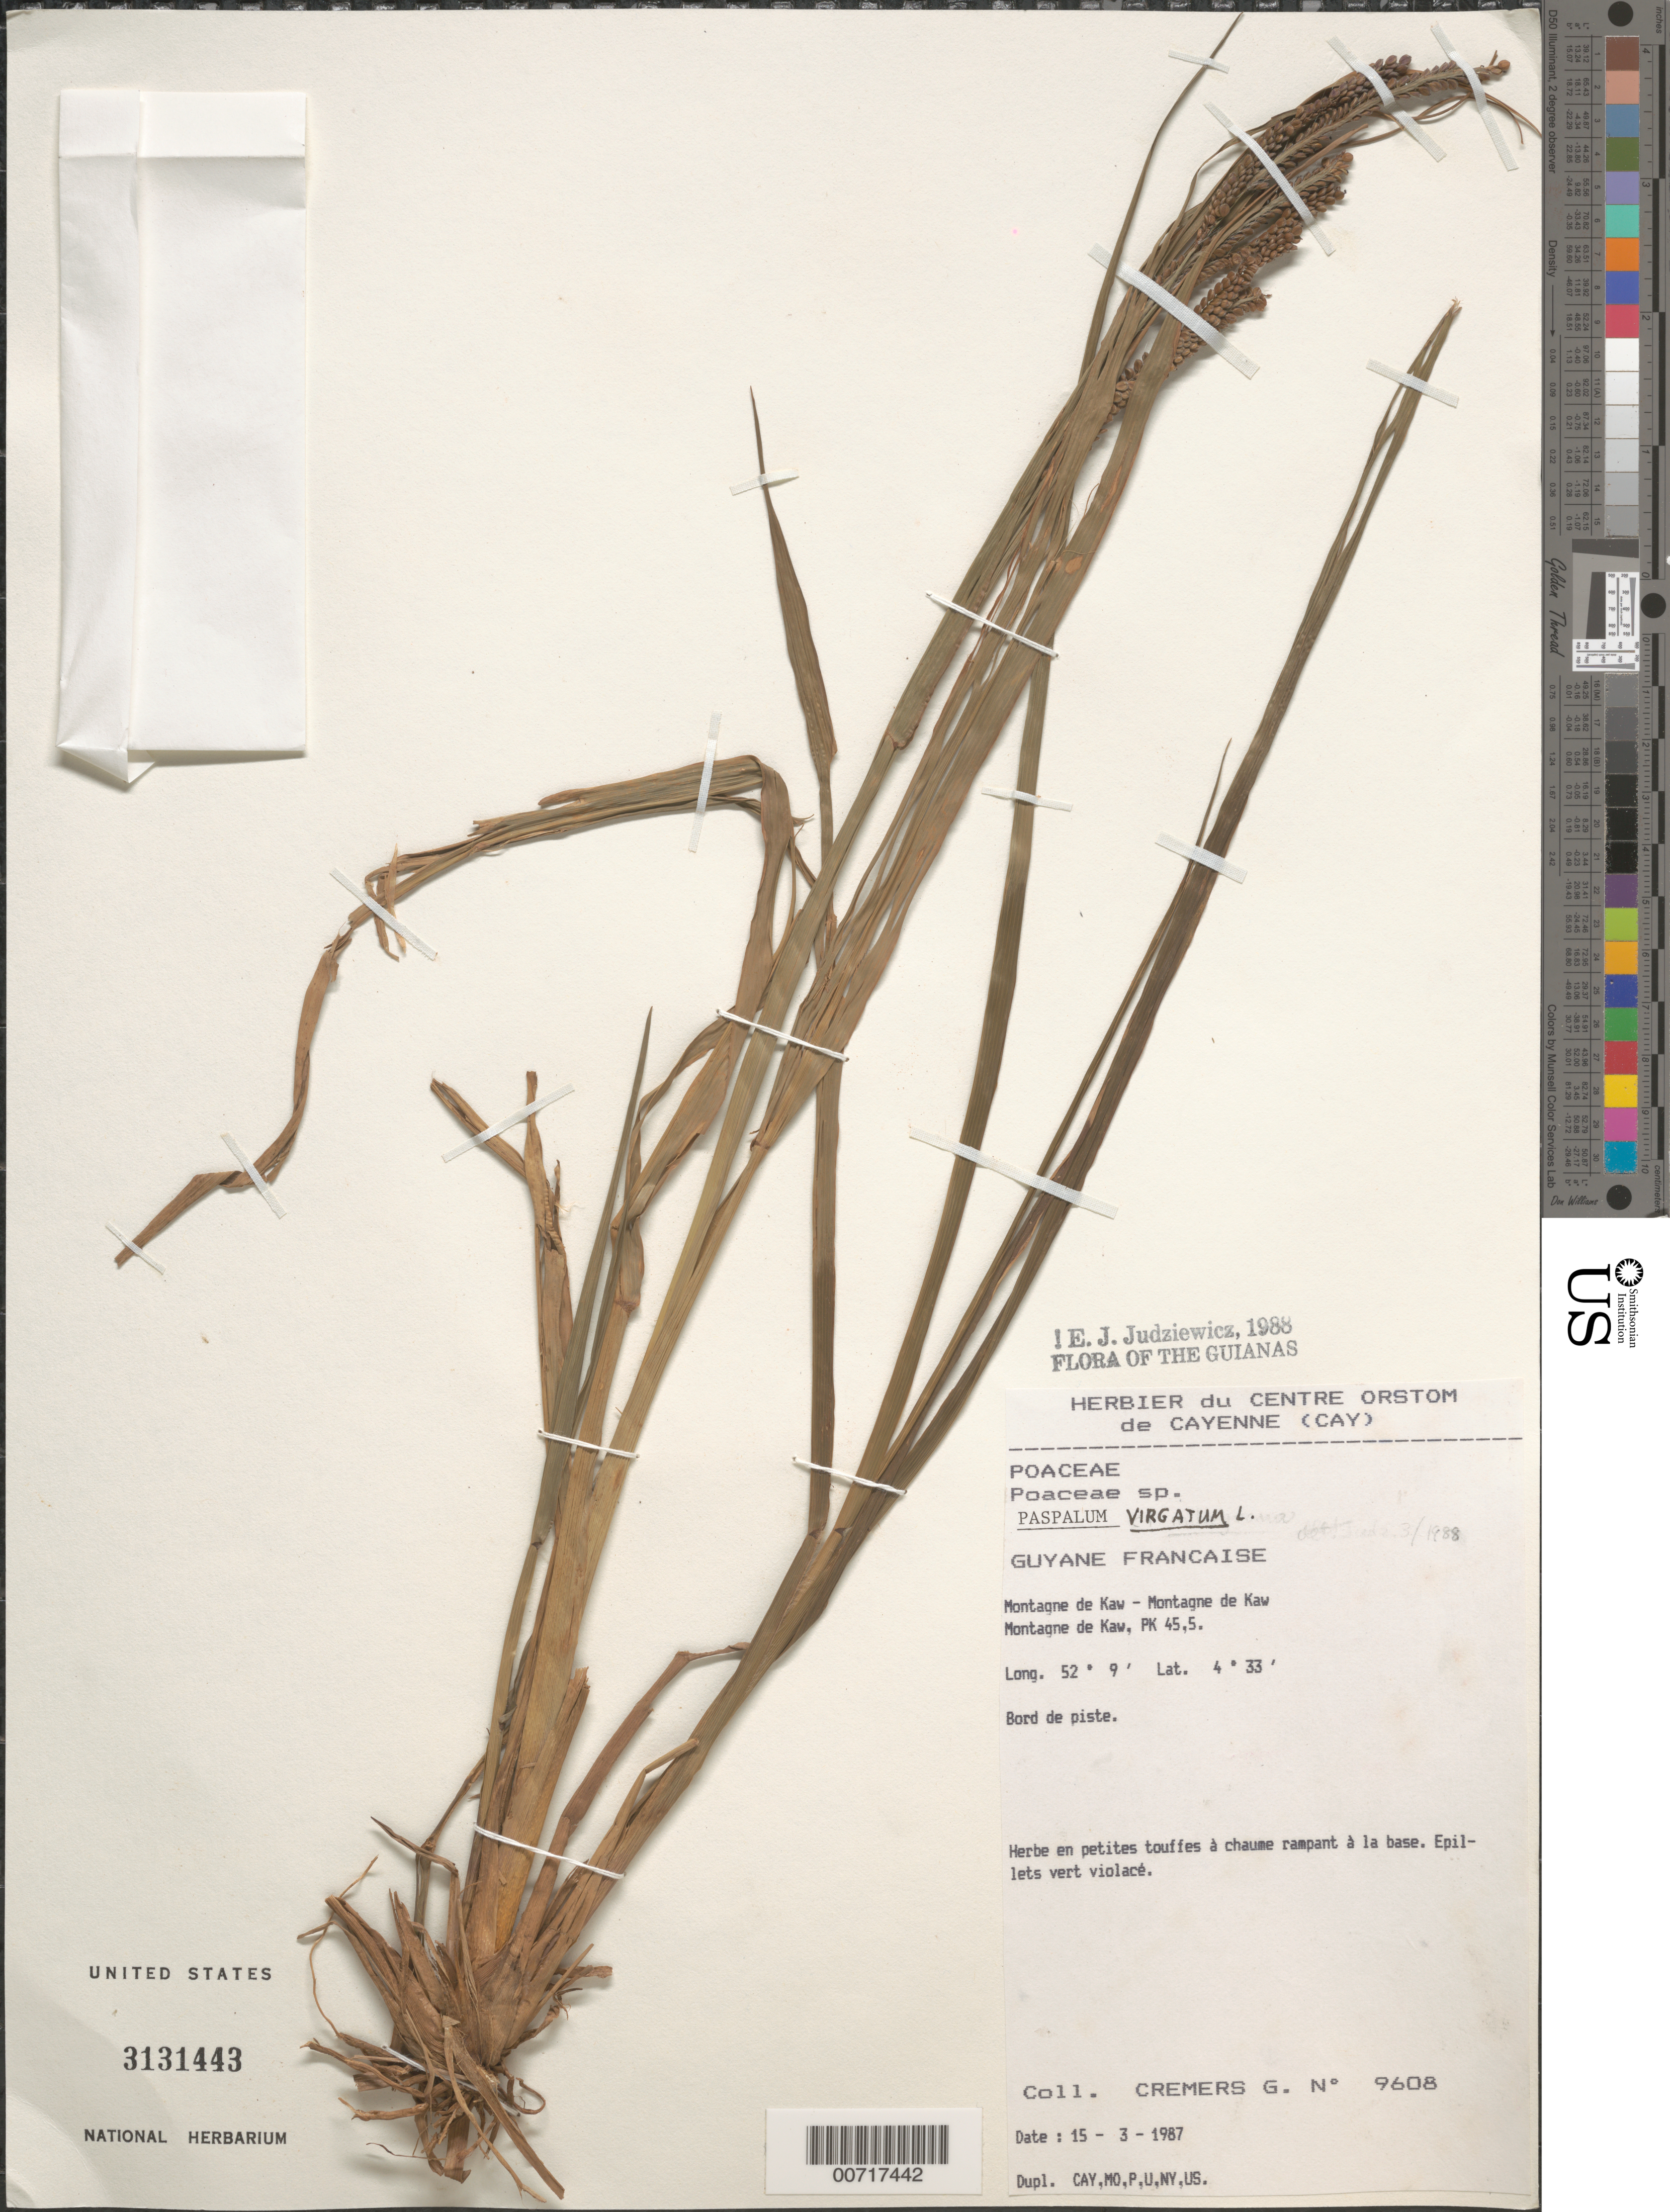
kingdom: Plantae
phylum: Tracheophyta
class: Liliopsida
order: Poales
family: Poaceae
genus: Paspalum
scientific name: Paspalum virgatum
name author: L.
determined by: Judziewicz, E. J.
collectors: G. Cremers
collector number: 9608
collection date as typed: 15-Mar-87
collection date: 1987-03-15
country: French Guiana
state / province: Cayenne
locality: Cayenne, Montagne de Kaw, Pk. 45.5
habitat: Roadside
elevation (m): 75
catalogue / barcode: US 3131443